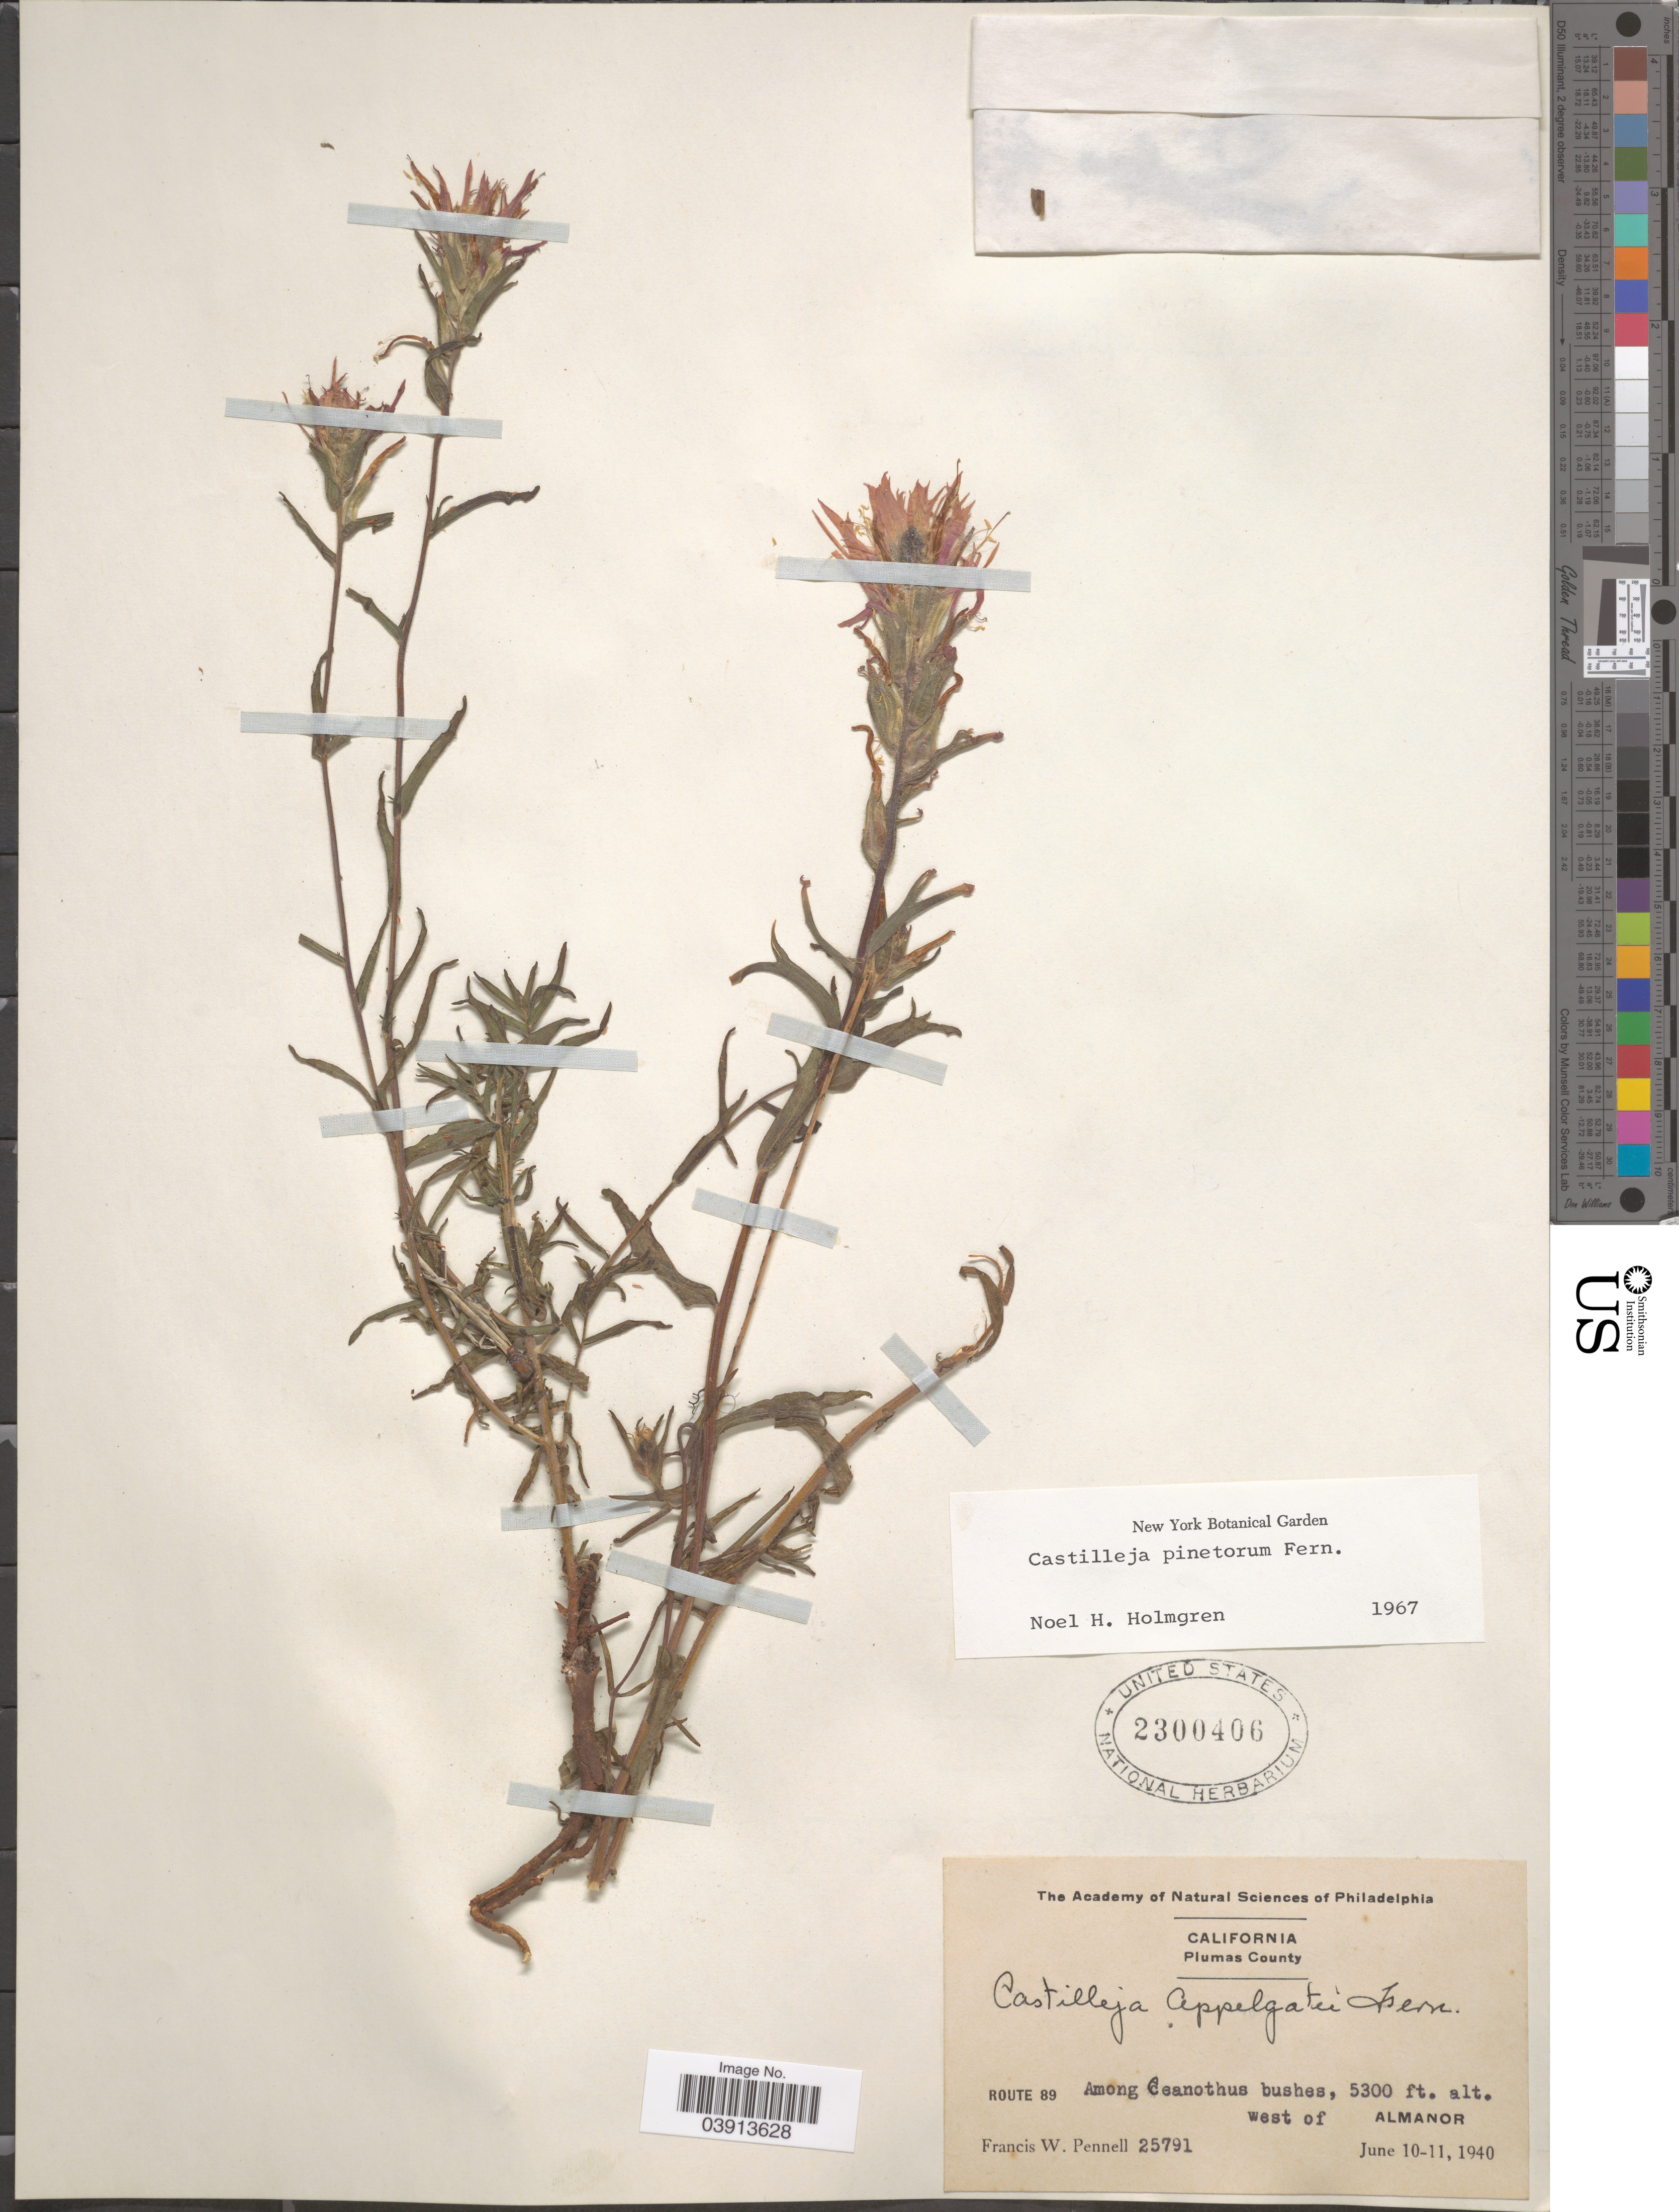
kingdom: Plantae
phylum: Tracheophyta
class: Magnoliopsida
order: Lamiales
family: Orobanchaceae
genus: Castilleja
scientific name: Castilleja pinetorum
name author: Fernald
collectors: F. W. Pennell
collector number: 25791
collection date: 1940-06-10/1940-06-11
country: United States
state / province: California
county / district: Plumas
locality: Plumas County. Route 89. Among Ceanothus bushes, west of Almanor.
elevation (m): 1615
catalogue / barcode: US 2300406